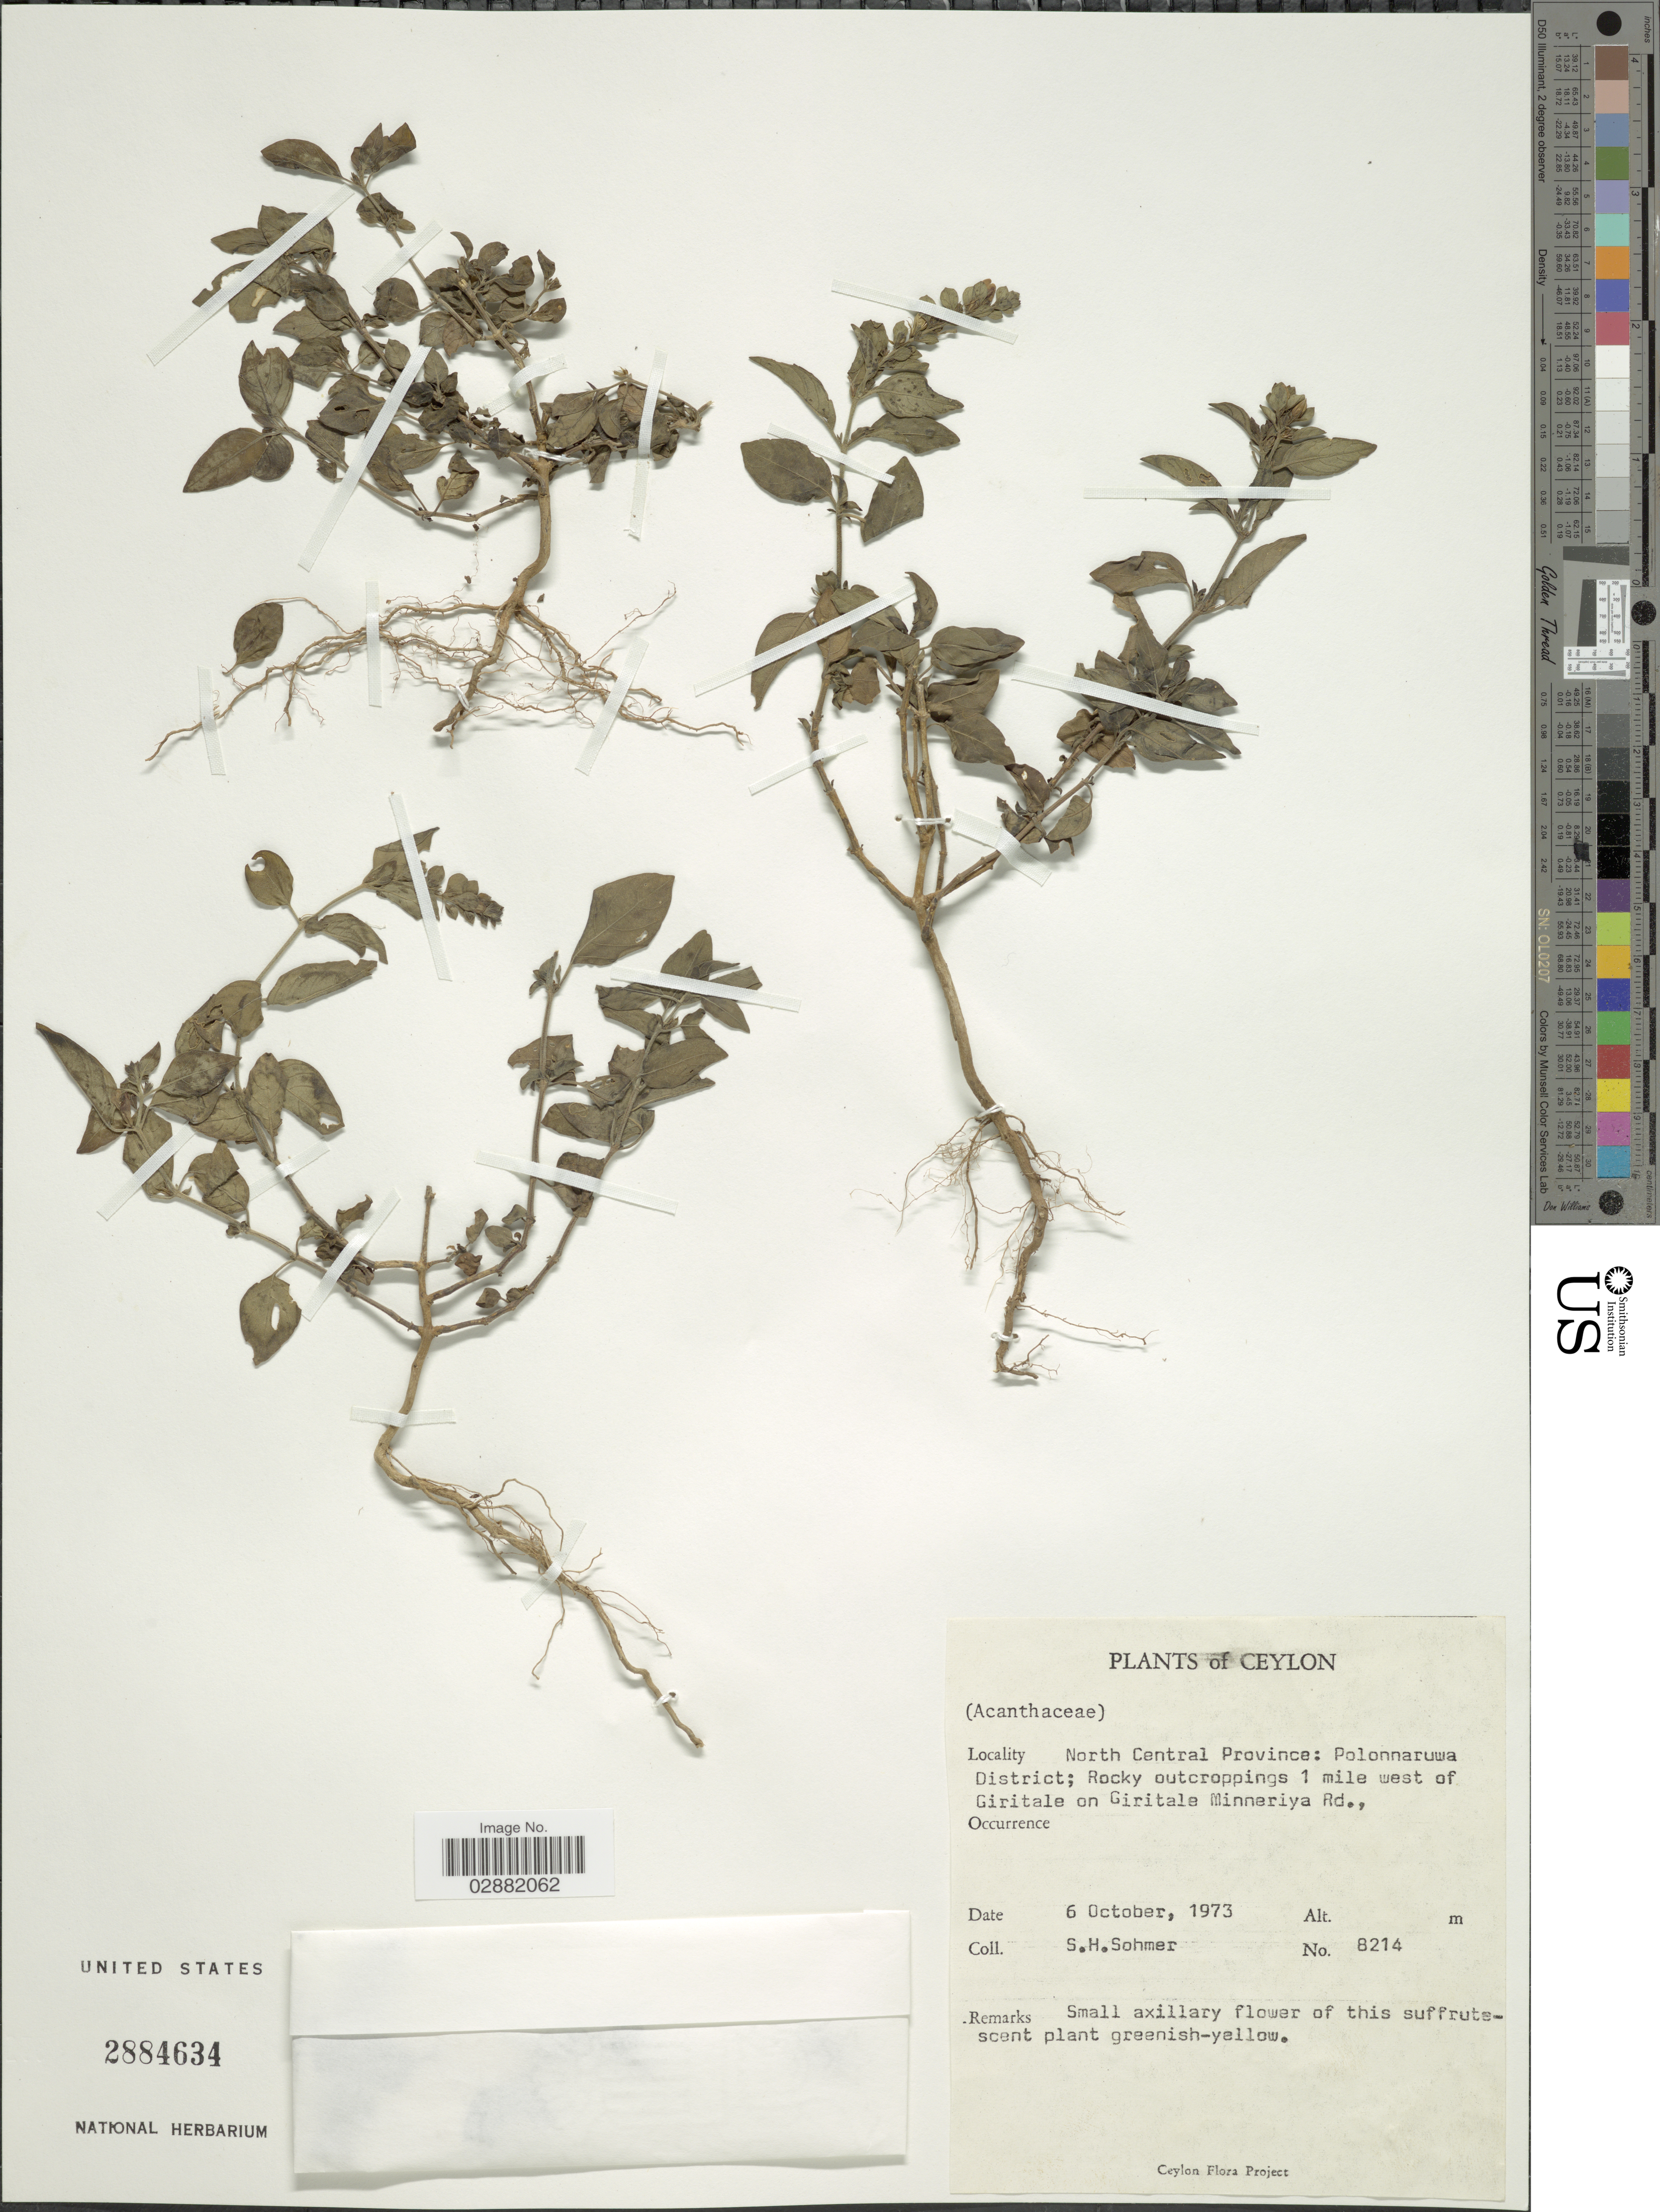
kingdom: Plantae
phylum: Tracheophyta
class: Magnoliopsida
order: Lamiales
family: Acanthaceae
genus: Justicia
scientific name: Justicia prostrata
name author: Gamble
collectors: S. H. Sohmer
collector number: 8214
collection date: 1973-10-06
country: Sri Lanka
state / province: North Central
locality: Ceylon, Polonnaruwa District, Rocky outcroppings 1 mile west of Giritale on Giritale Minneriya Rd.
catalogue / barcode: US 2884634